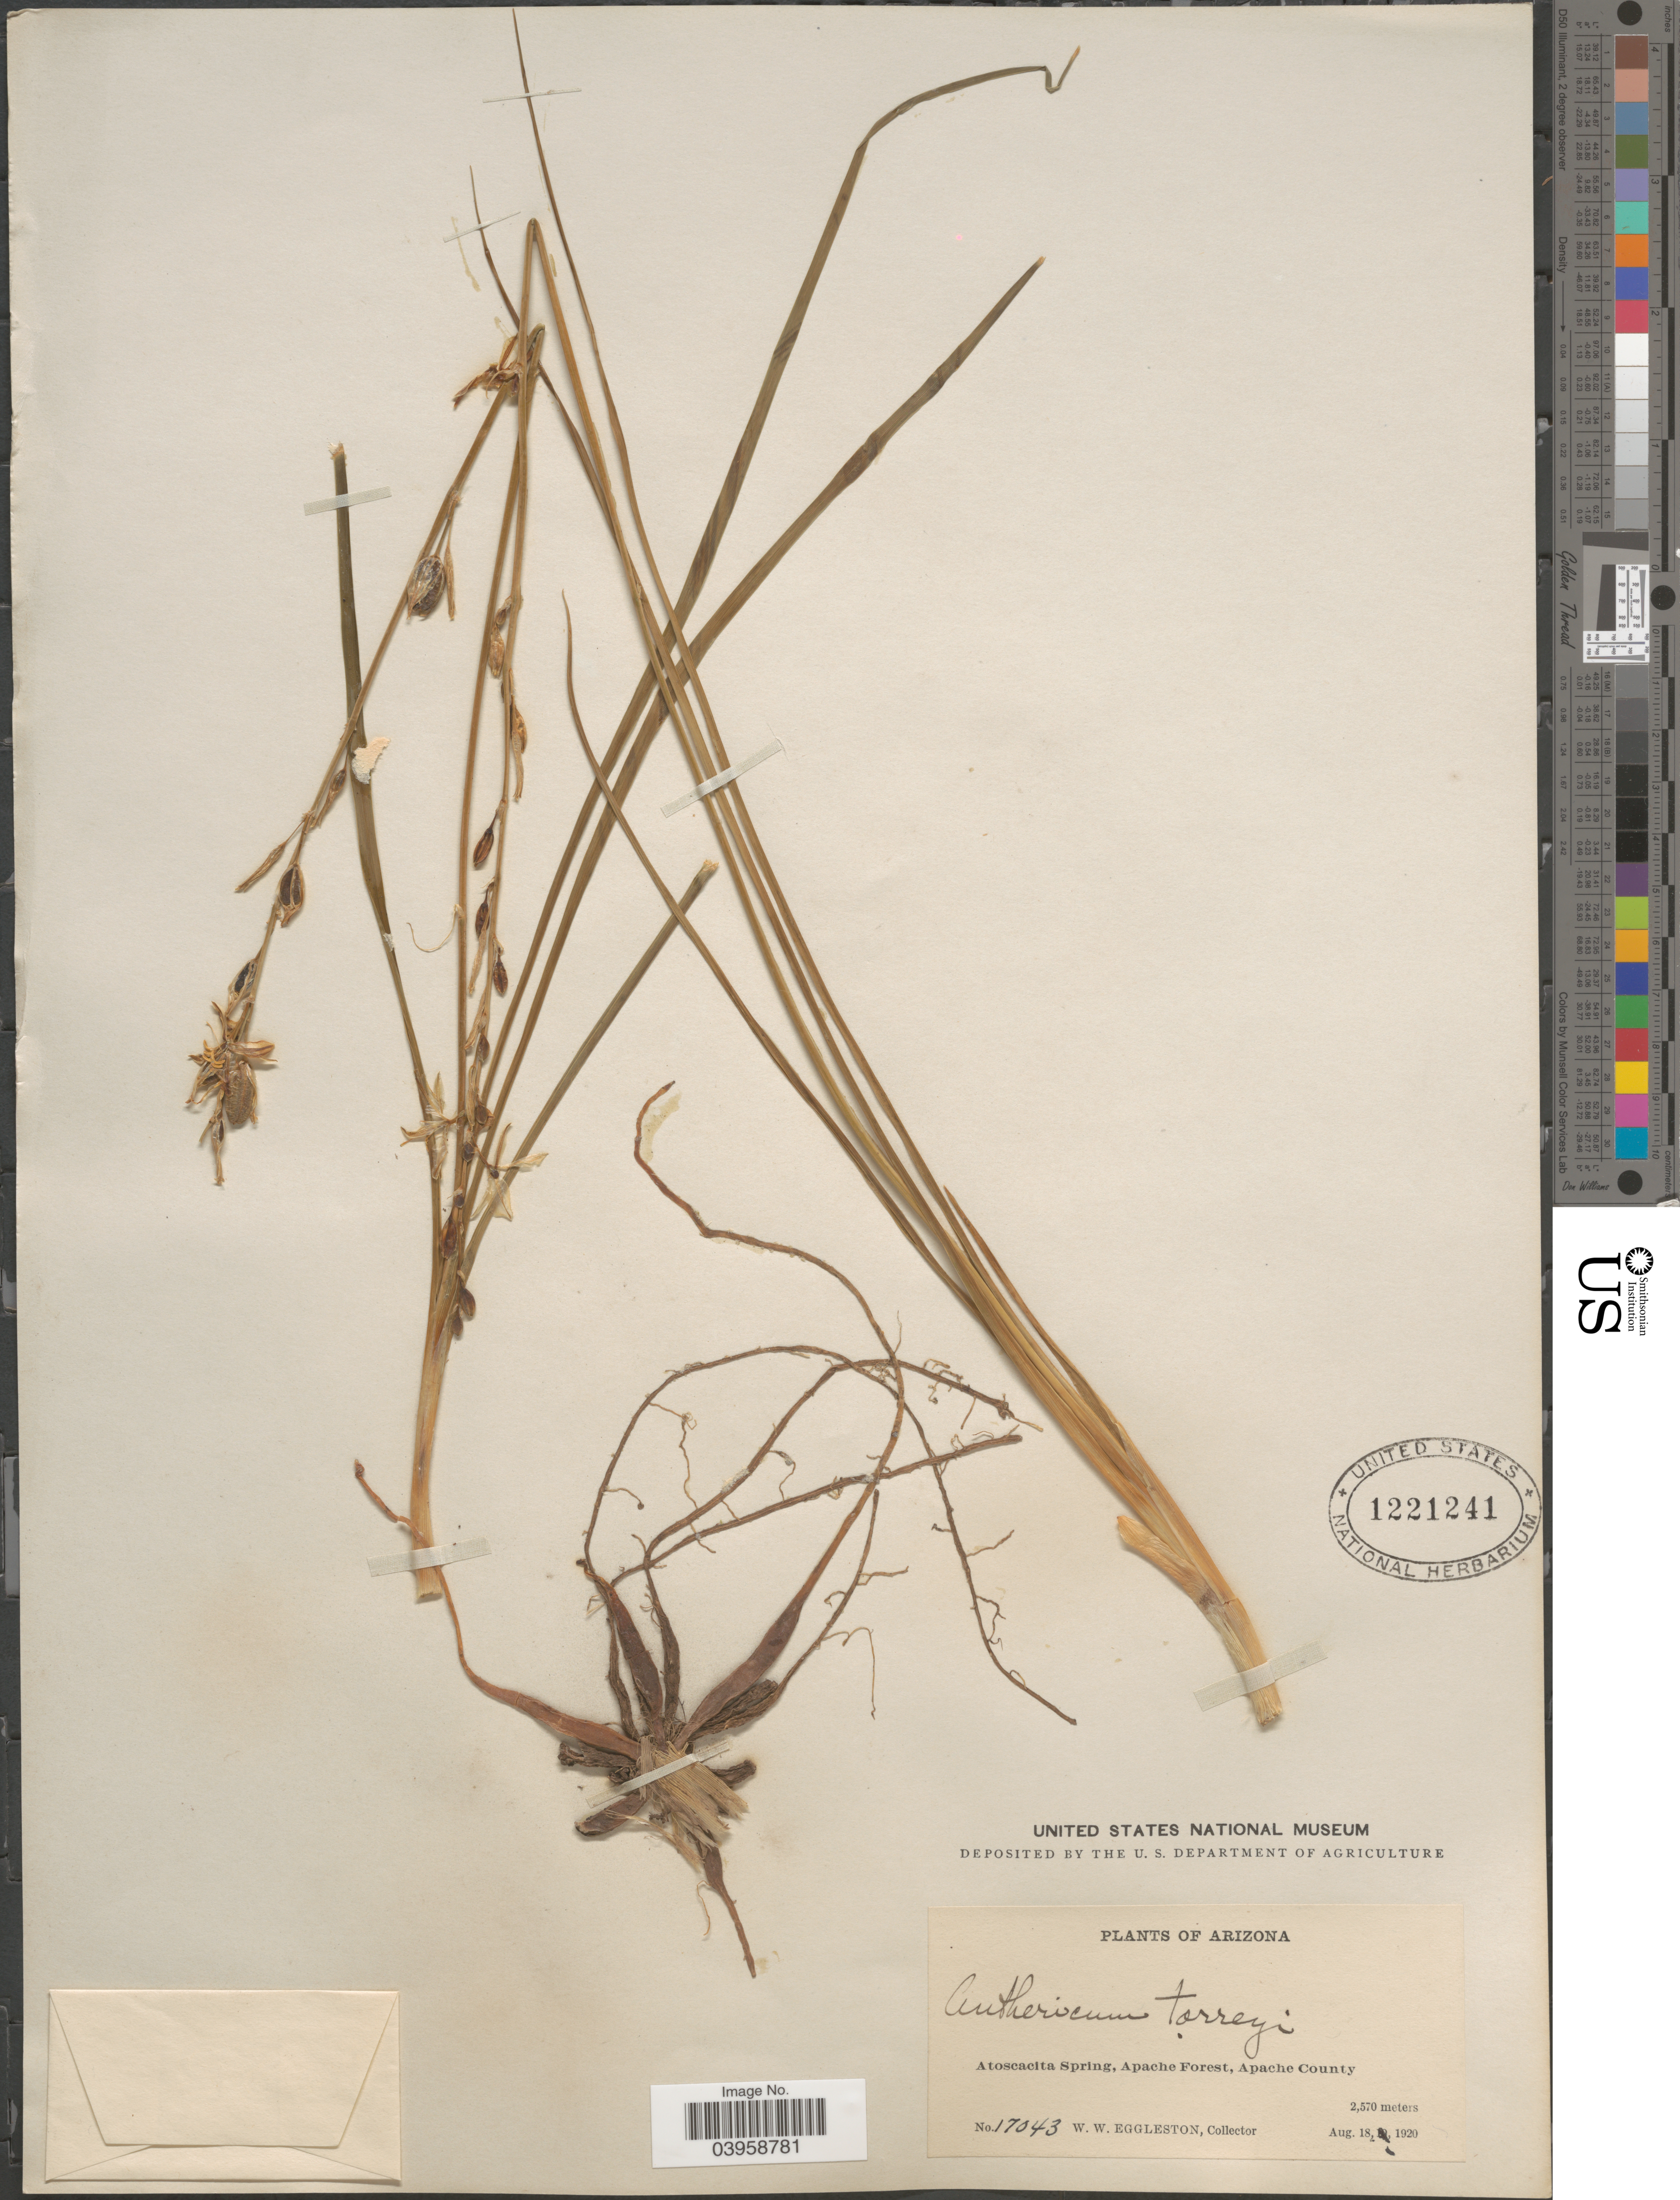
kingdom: Plantae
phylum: Tracheophyta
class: Liliopsida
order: Asparagales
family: Asparagaceae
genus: Anthericum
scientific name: Anthericum torreyi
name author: Baker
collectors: W. W. Eggleston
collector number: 17043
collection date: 1920-08-18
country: United States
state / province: Arizona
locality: Atoscacita Spring, Apache Forest, Apache County.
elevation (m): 2570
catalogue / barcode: US 1221241